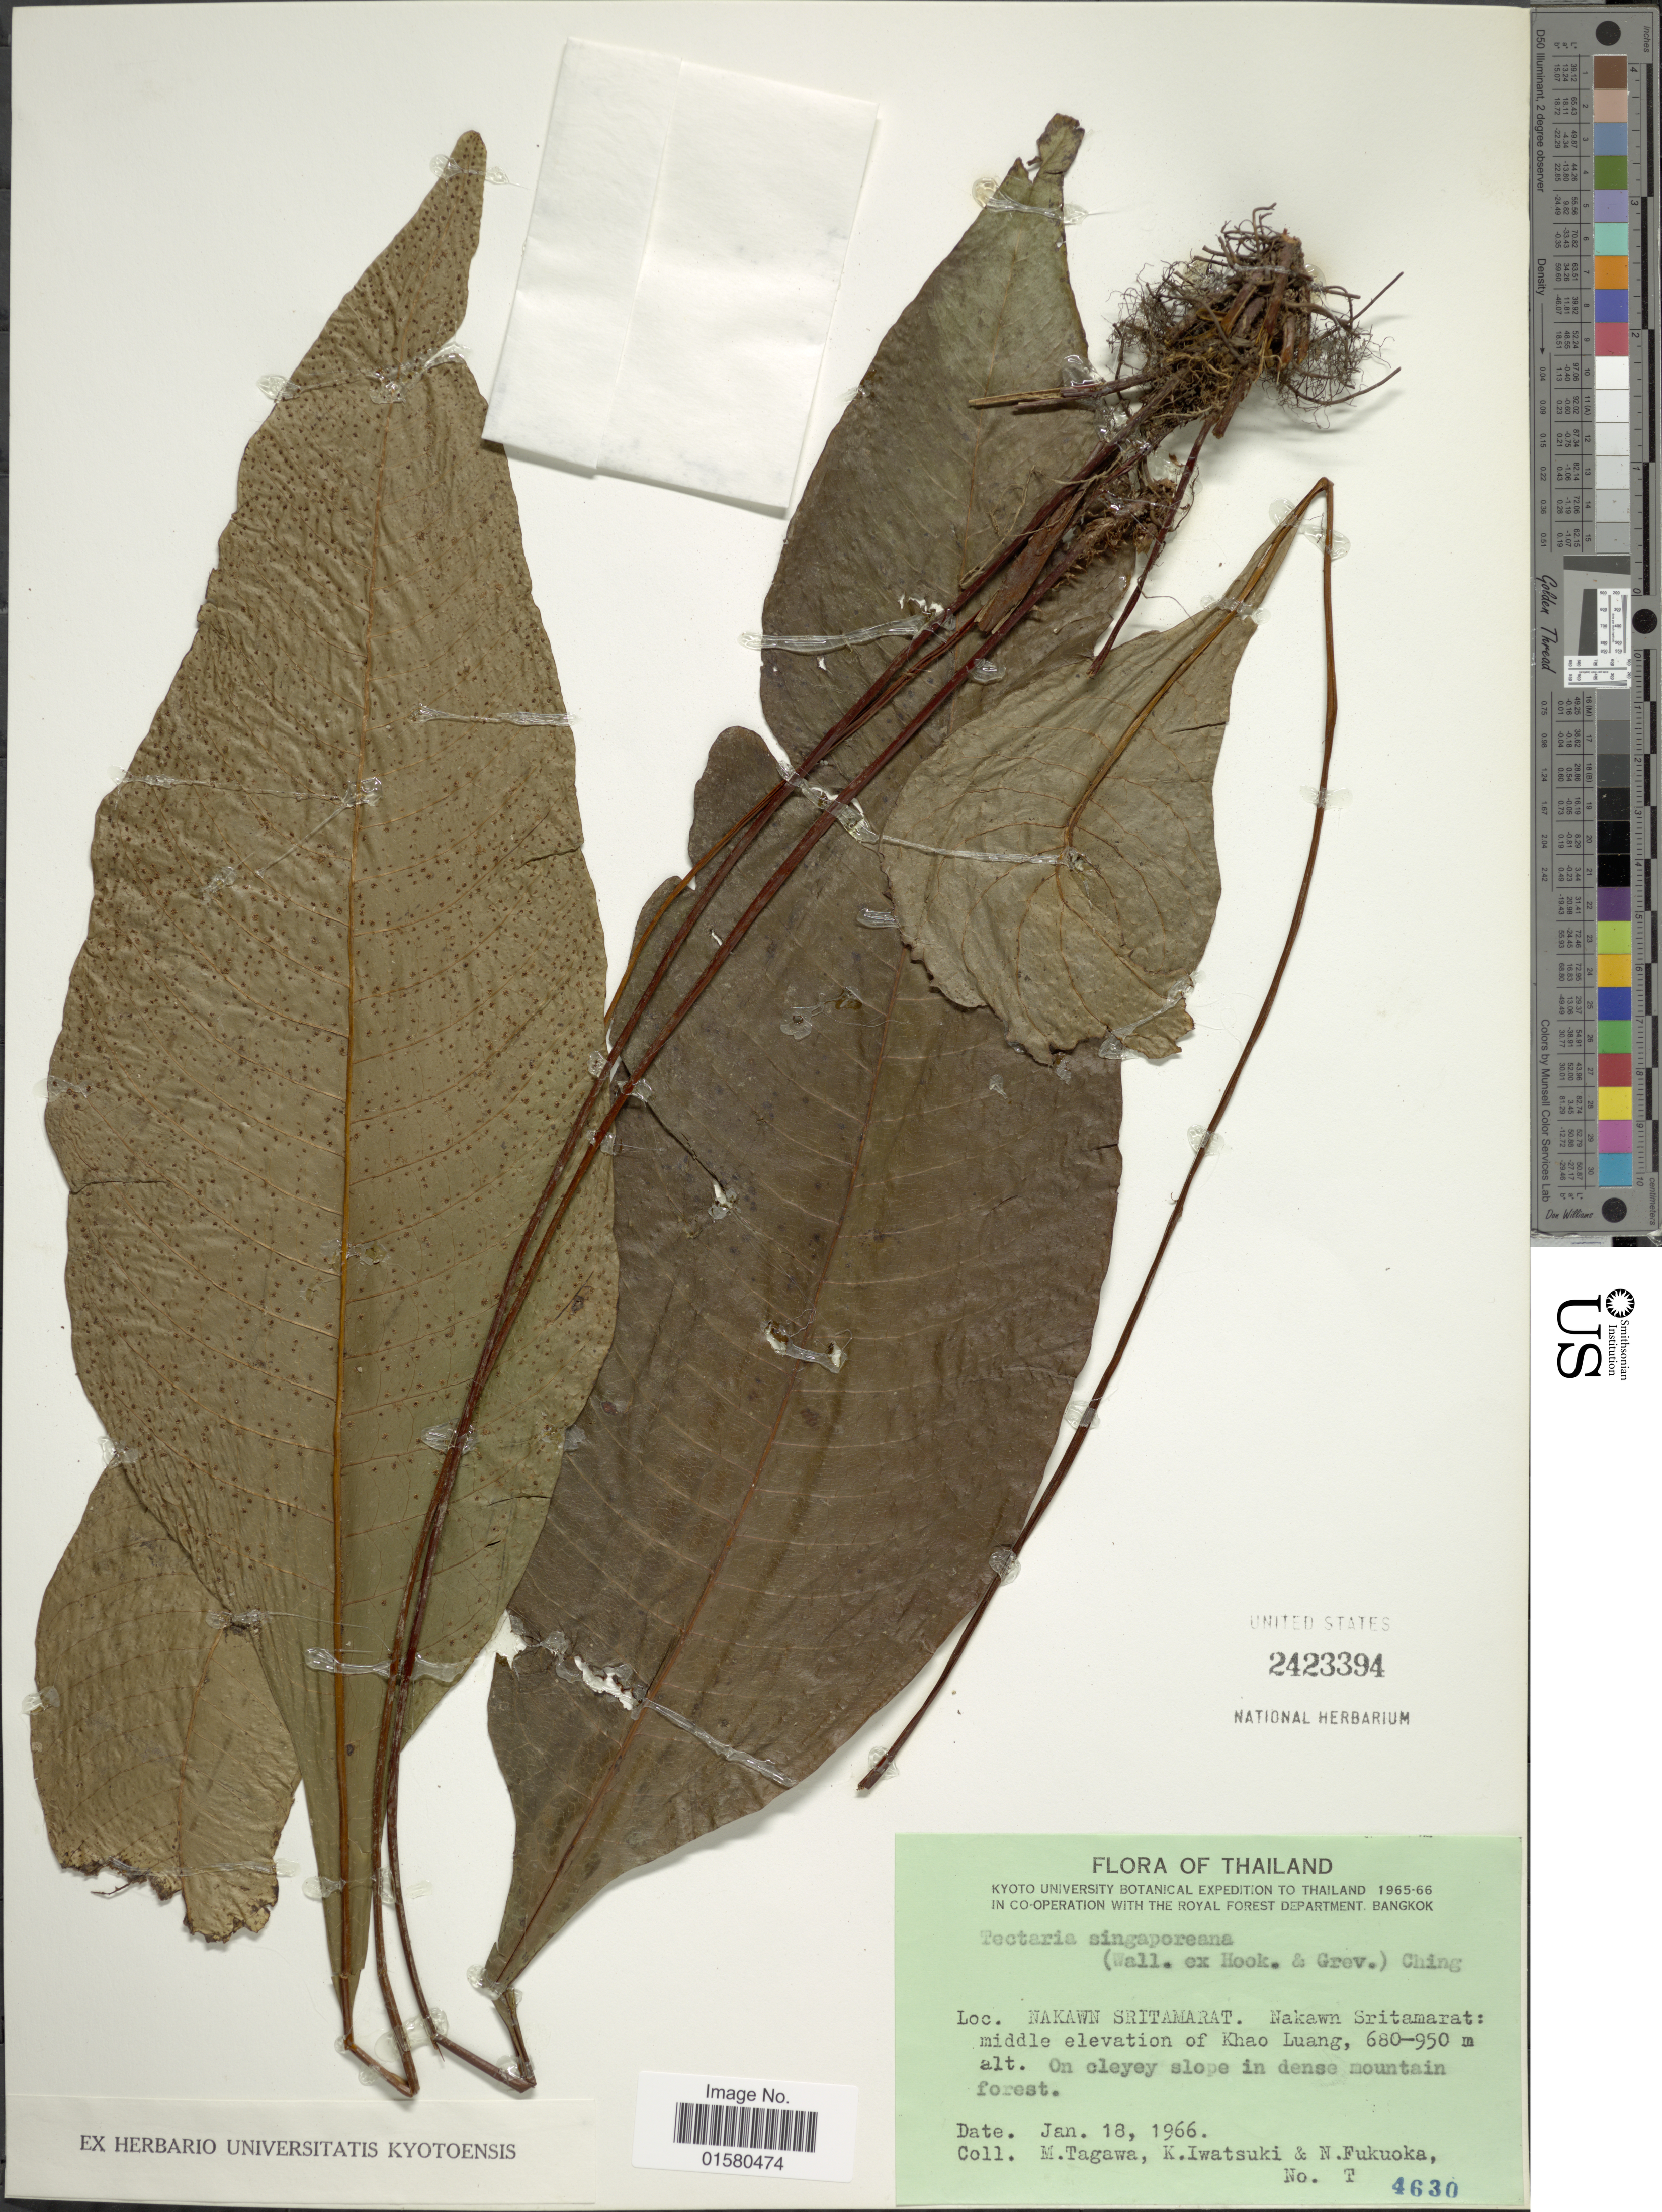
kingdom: Plantae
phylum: Tracheophyta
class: Polypodiopsida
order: Polypodiales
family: Tectariaceae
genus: Tectaria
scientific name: Tectaria singaporeana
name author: (Wall. ex Hook. & Grev.) Copel.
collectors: M. Tagawa, K. Iwatsuki & N. Fukuoka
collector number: T 4630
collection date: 1966-01-18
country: Thailand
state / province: Nakhon Si Thammarat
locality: Nakawn Sritamarat, Nakawn Sritamarat, Middle elevation of Khao Luang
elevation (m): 680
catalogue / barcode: US 2423394